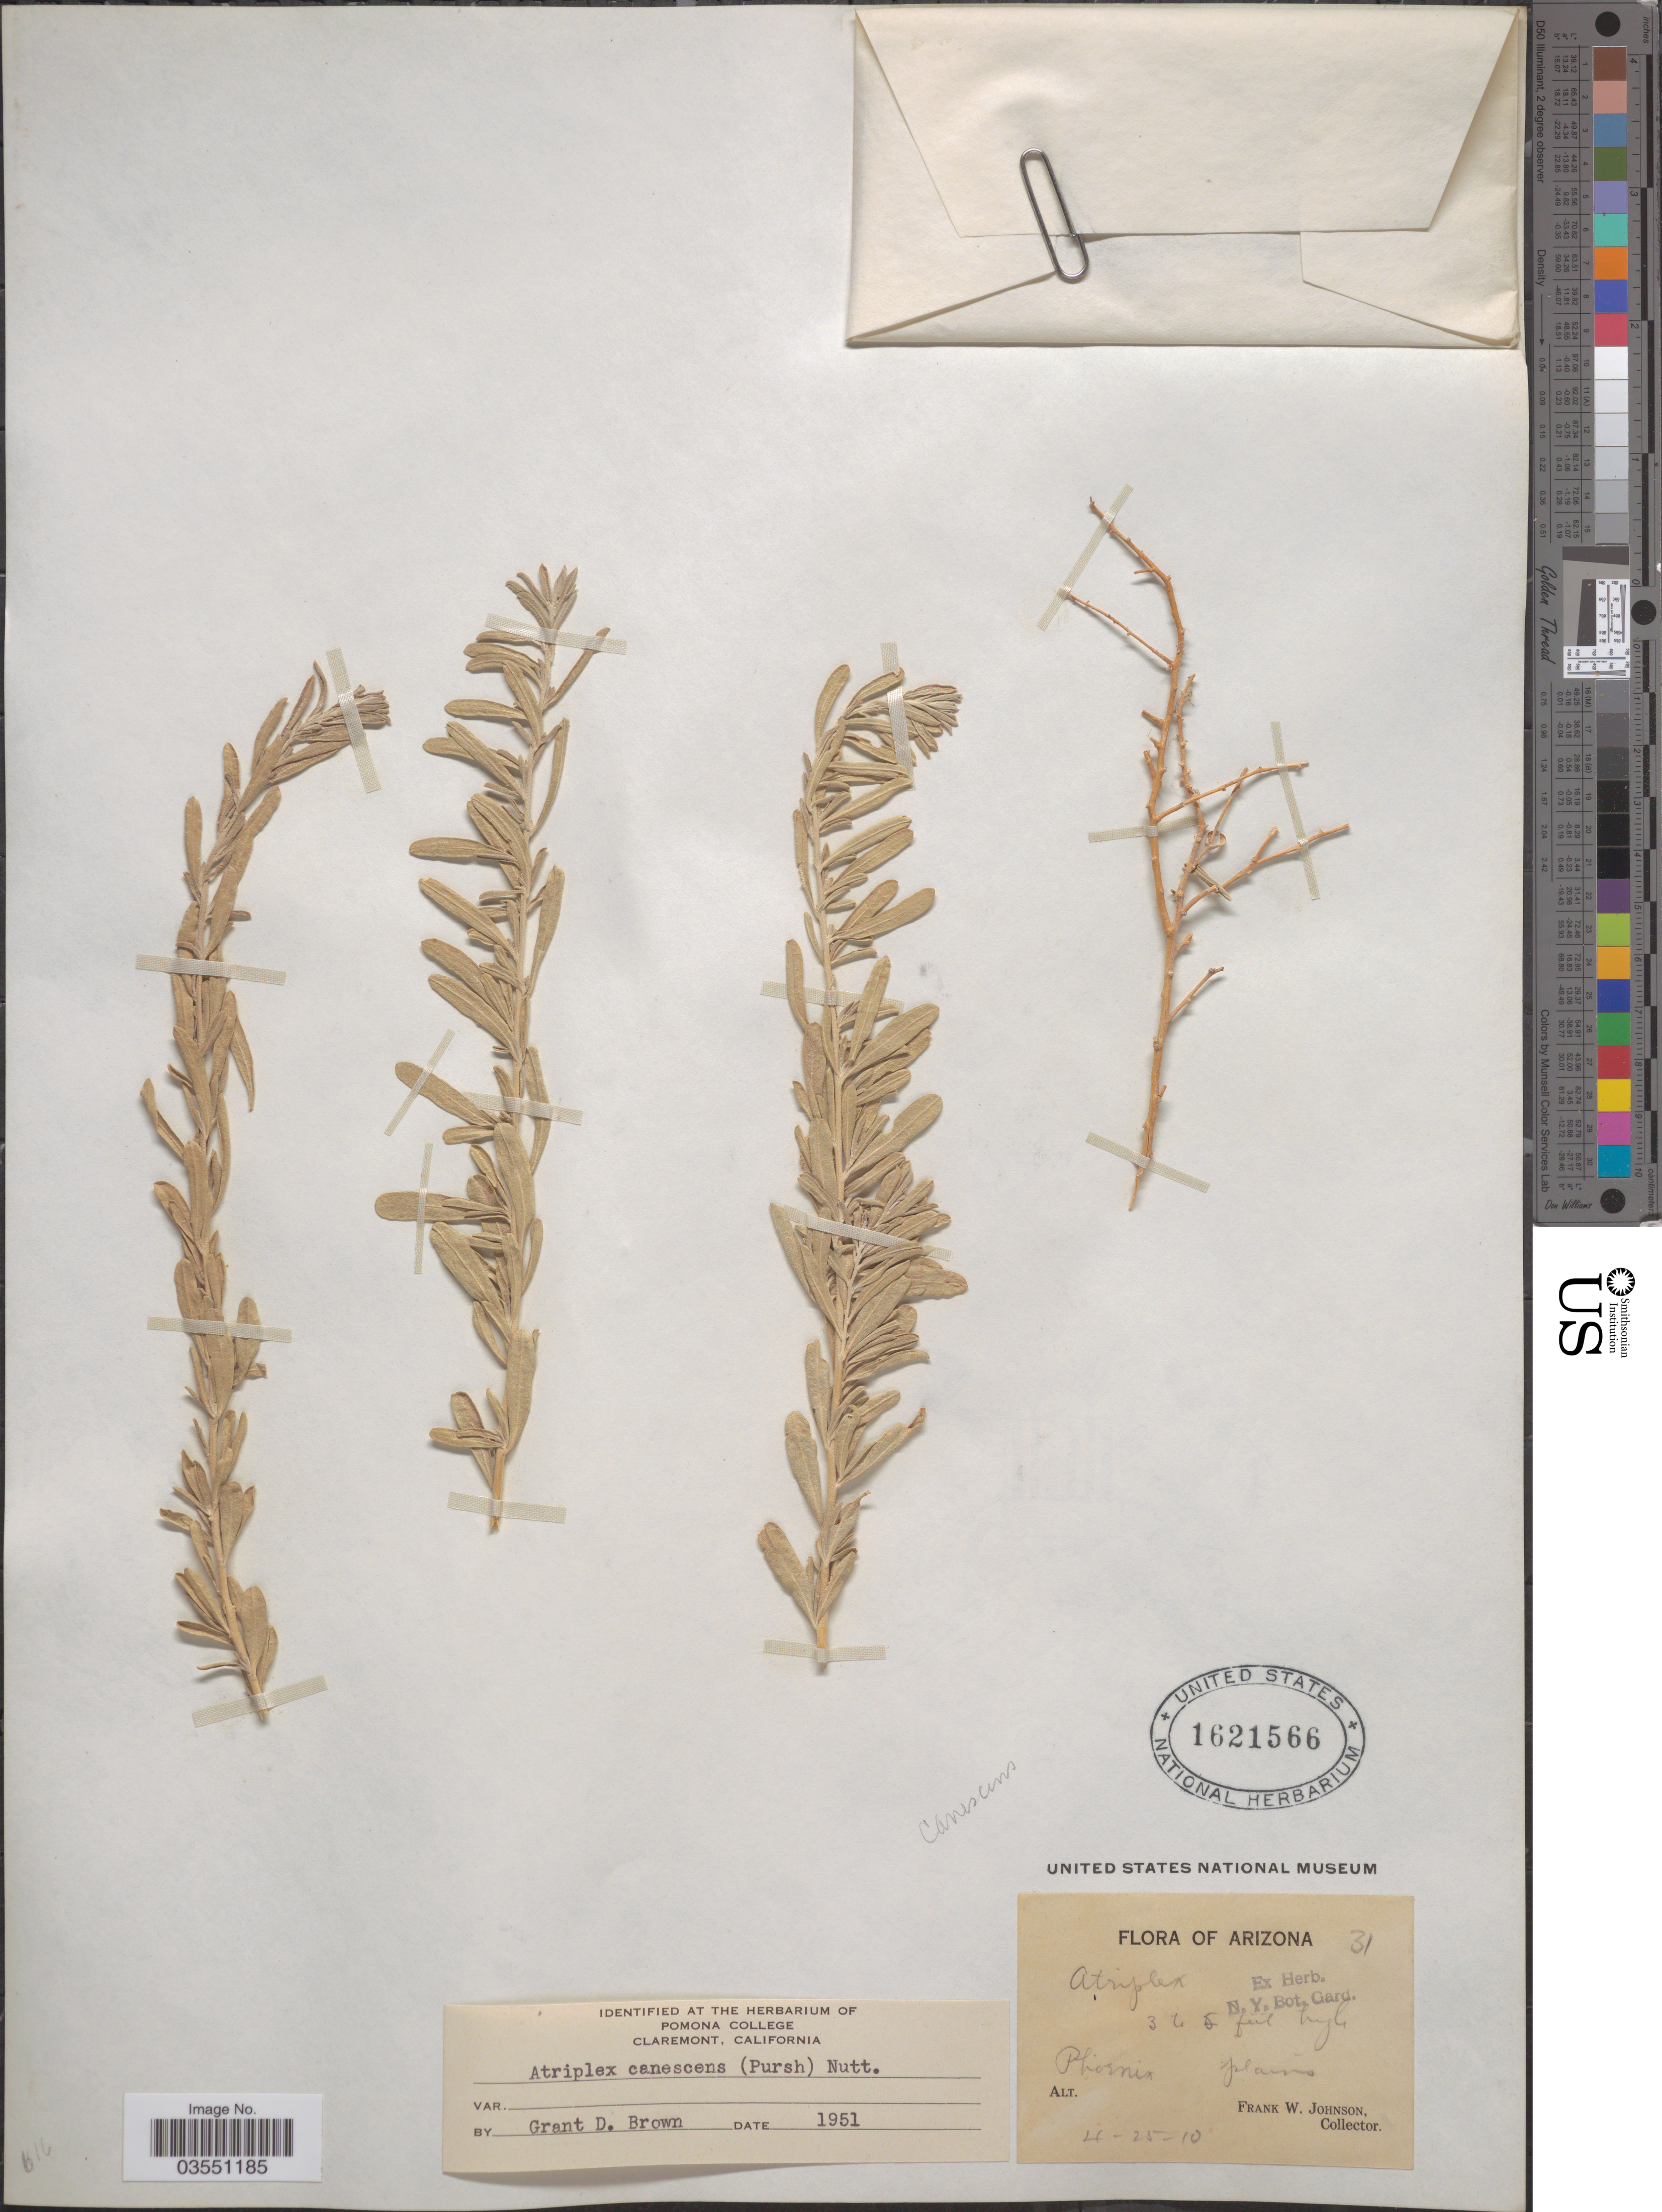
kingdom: Plantae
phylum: Tracheophyta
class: Magnoliopsida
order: Caryophyllales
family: Amaranthaceae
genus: Atriplex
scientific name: Atriplex canescens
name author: (Pursh) Nutt.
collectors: F. W. Johnson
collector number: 31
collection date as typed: Transcribed d/m/y: 25/4/10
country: United States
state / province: Arizona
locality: Phoenix.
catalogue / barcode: US 1621566